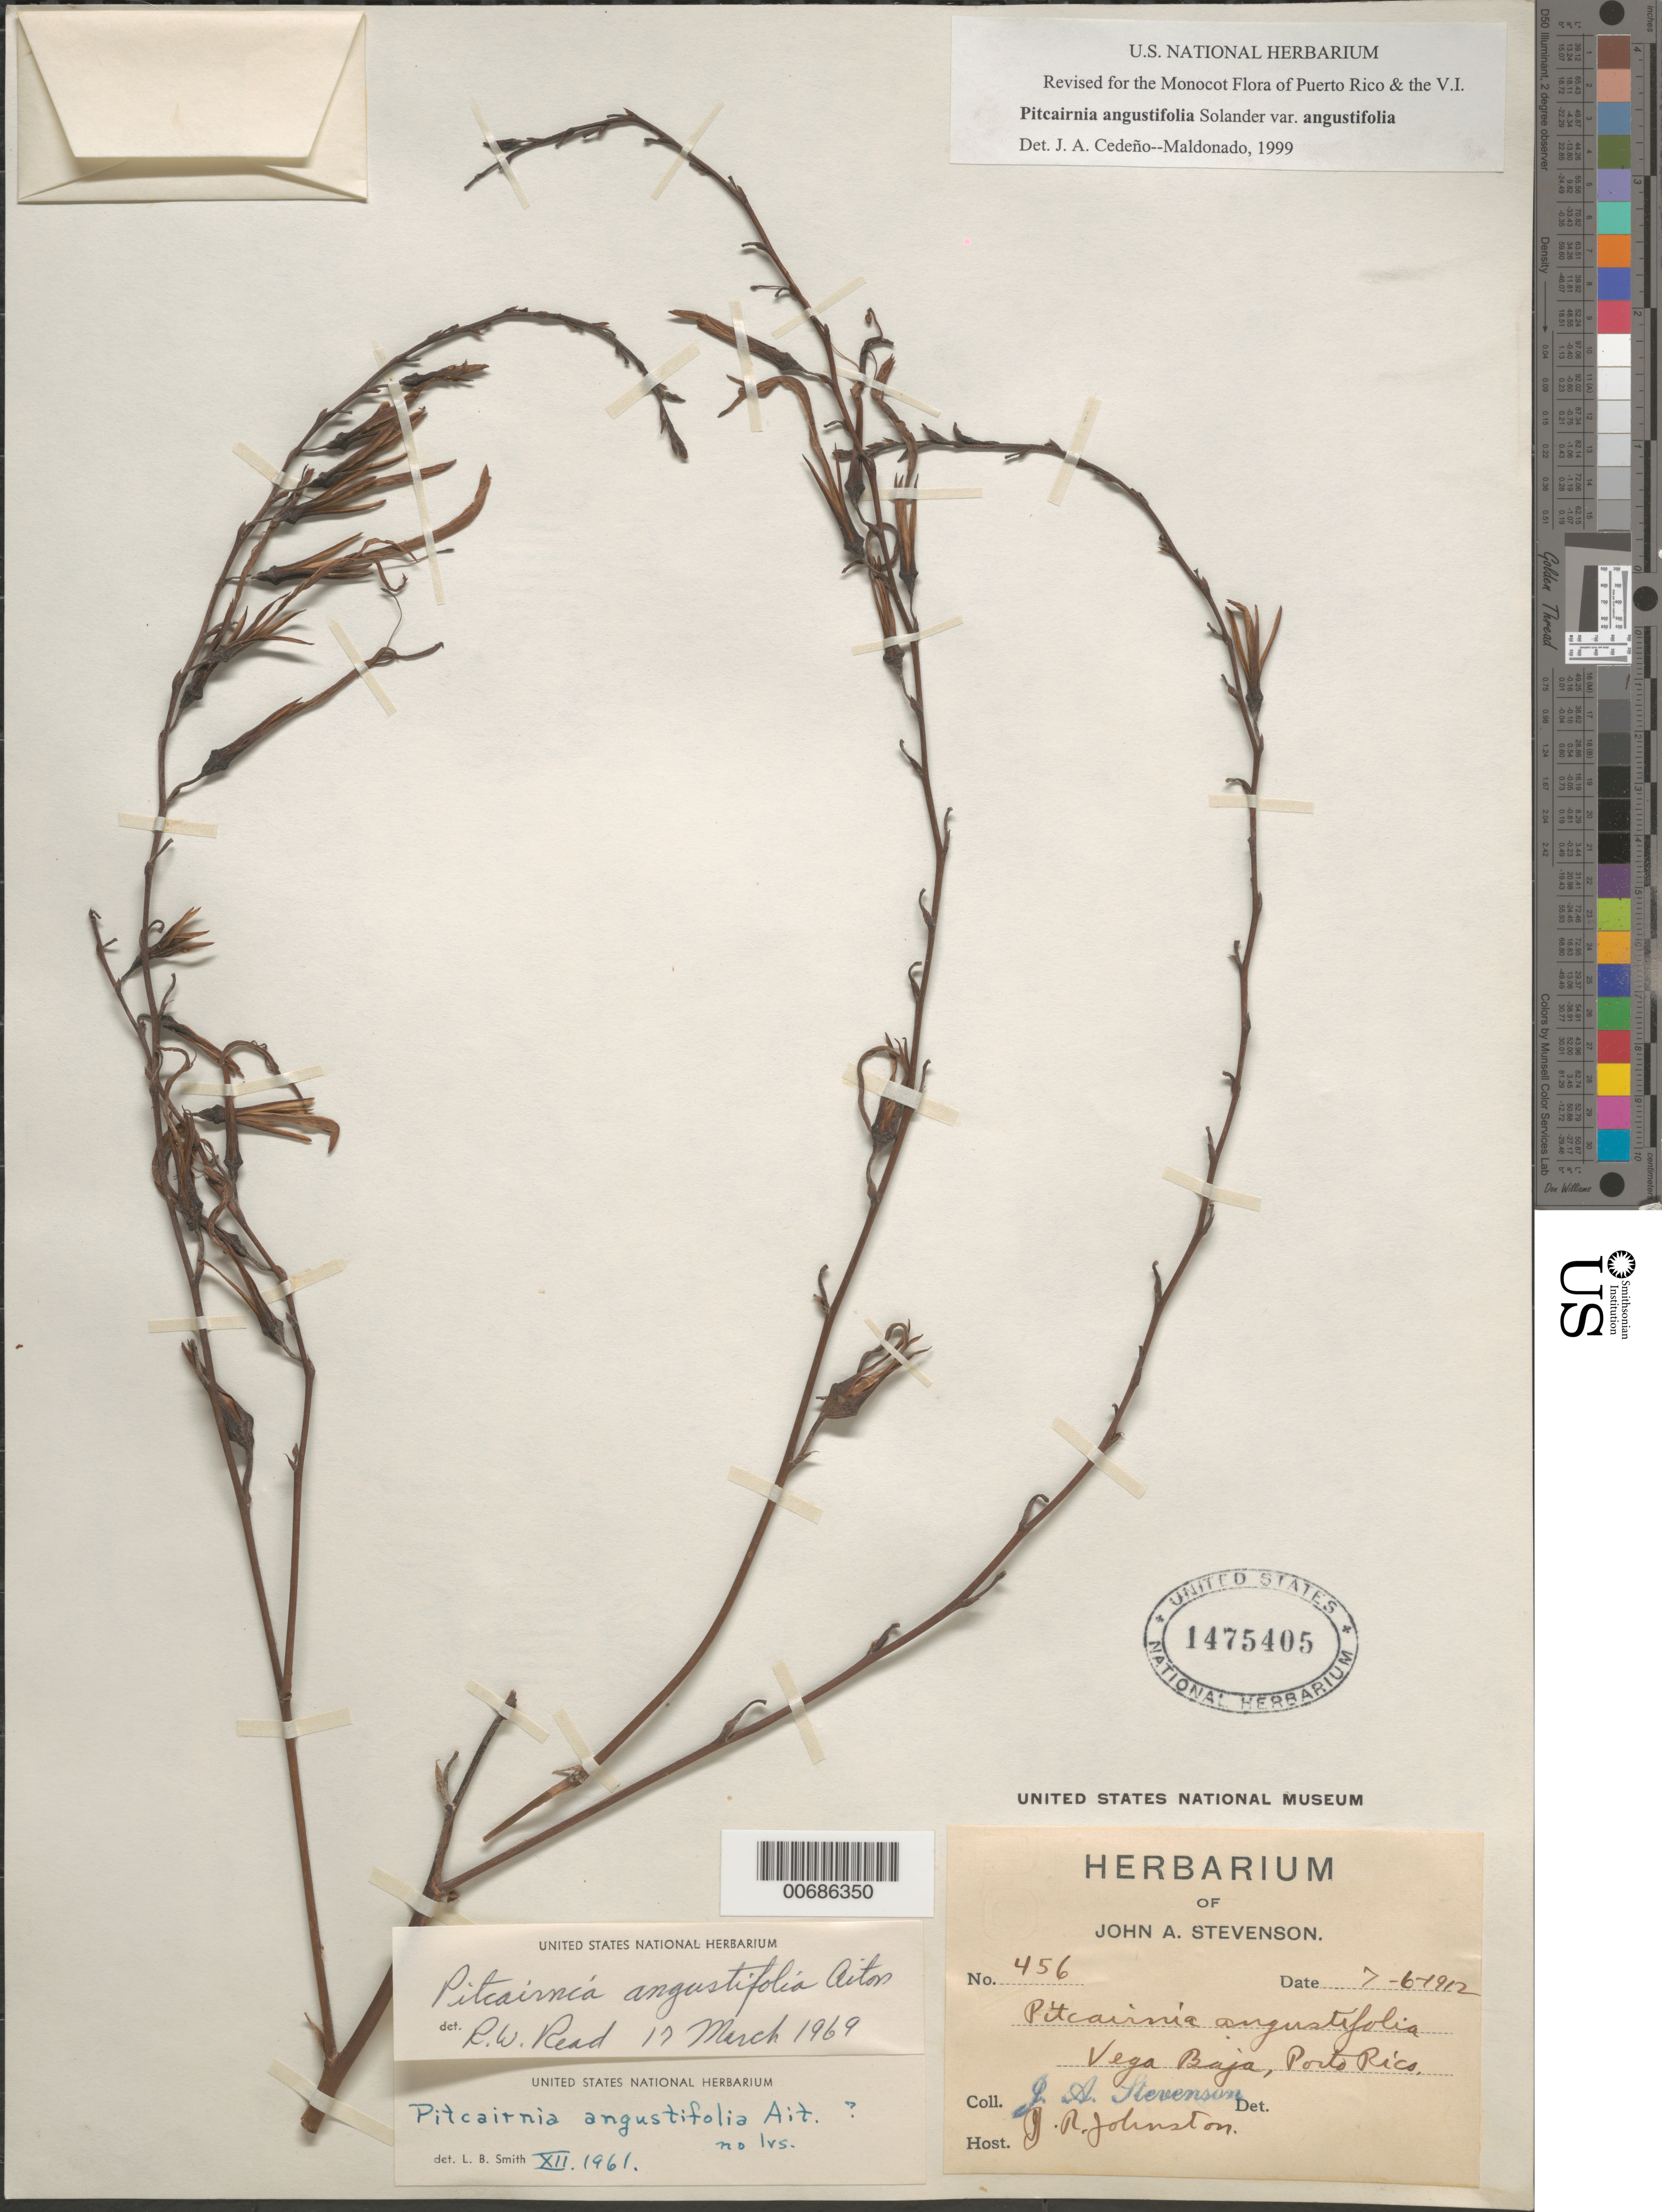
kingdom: Plantae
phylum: Tracheophyta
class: Liliopsida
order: Poales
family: Bromeliaceae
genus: Pitcairnia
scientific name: Pitcairnia angustifolia var. angustifolia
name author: Sol. ex Aiton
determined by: Cedeño-Maldonado, J. A.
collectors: J. Stevenson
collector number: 456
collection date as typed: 07 Jun 1912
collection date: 1912-06-07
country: Puerto Rico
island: Greater Antilles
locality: Vega Baja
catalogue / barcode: US 1475405